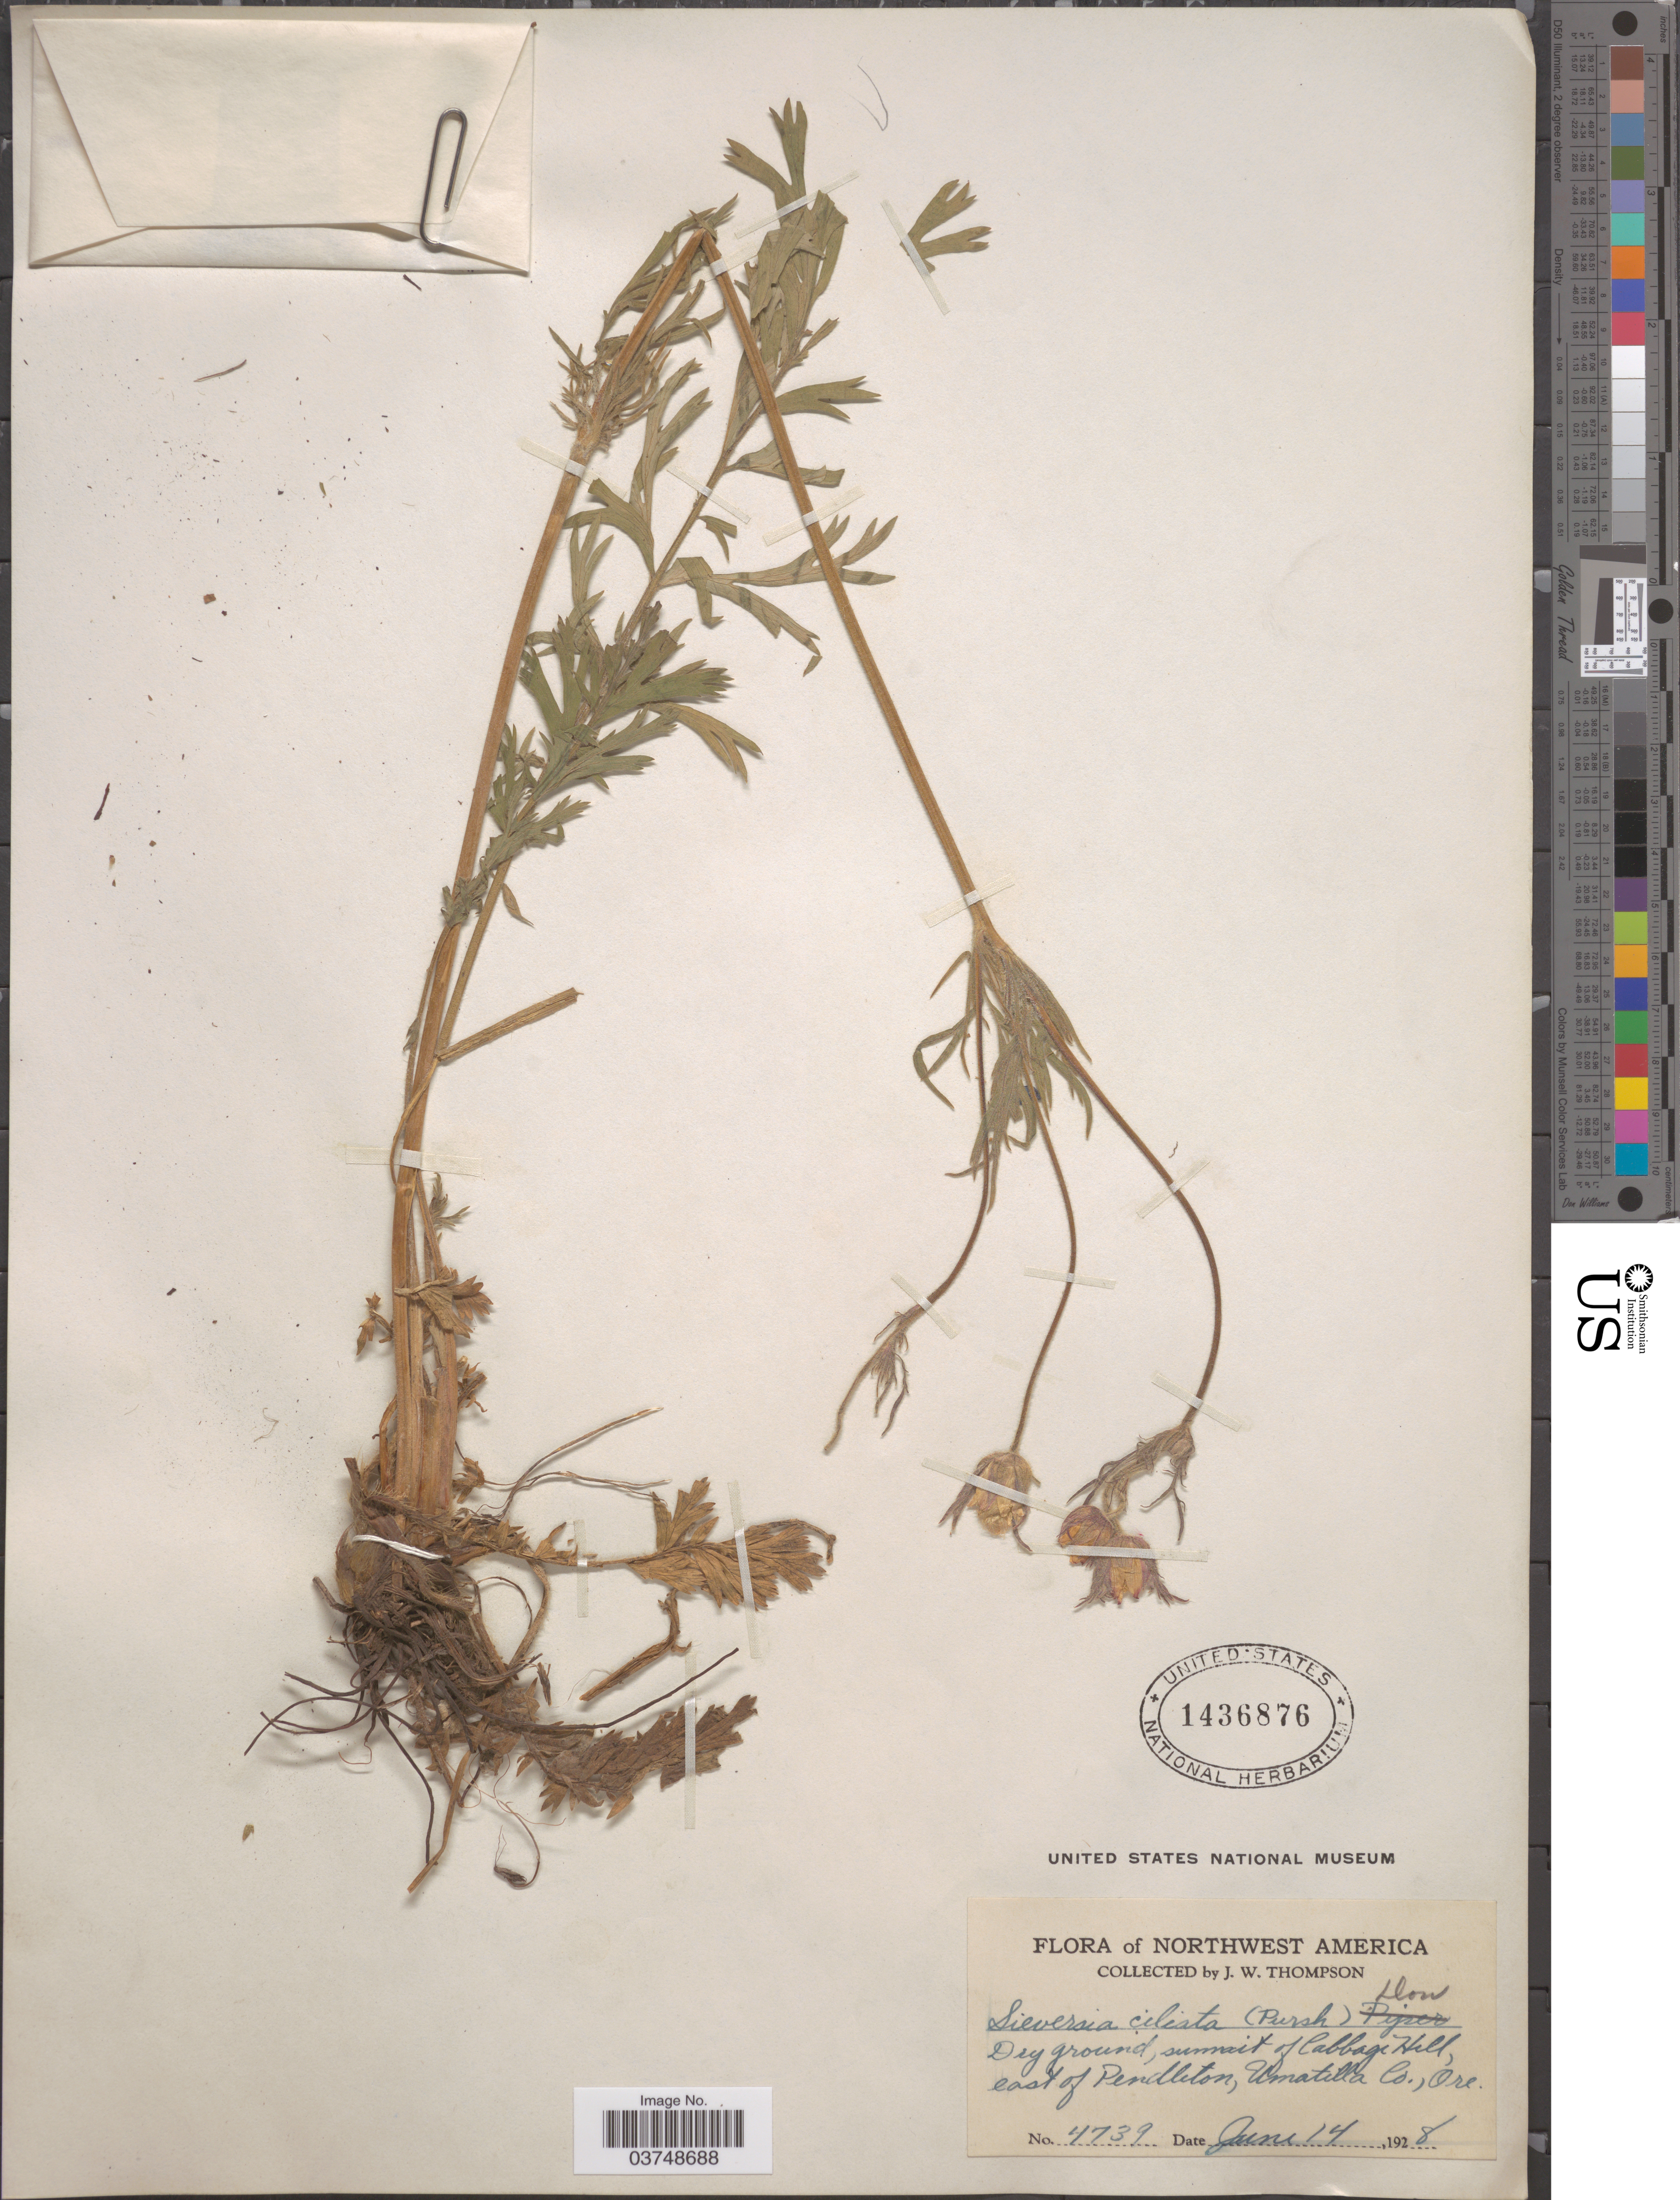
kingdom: Plantae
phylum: Tracheophyta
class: Magnoliopsida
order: Rosales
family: Rosaceae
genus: Geum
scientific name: Geum triflorum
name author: Pursh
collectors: J. Thompson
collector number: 4739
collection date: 1928-06-14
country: United States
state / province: Oregon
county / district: Umatilla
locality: Northwest America. Dry ground, summit of Cabbage Hill, east of Pendleton, Umatilla Co.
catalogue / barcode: US 1436876